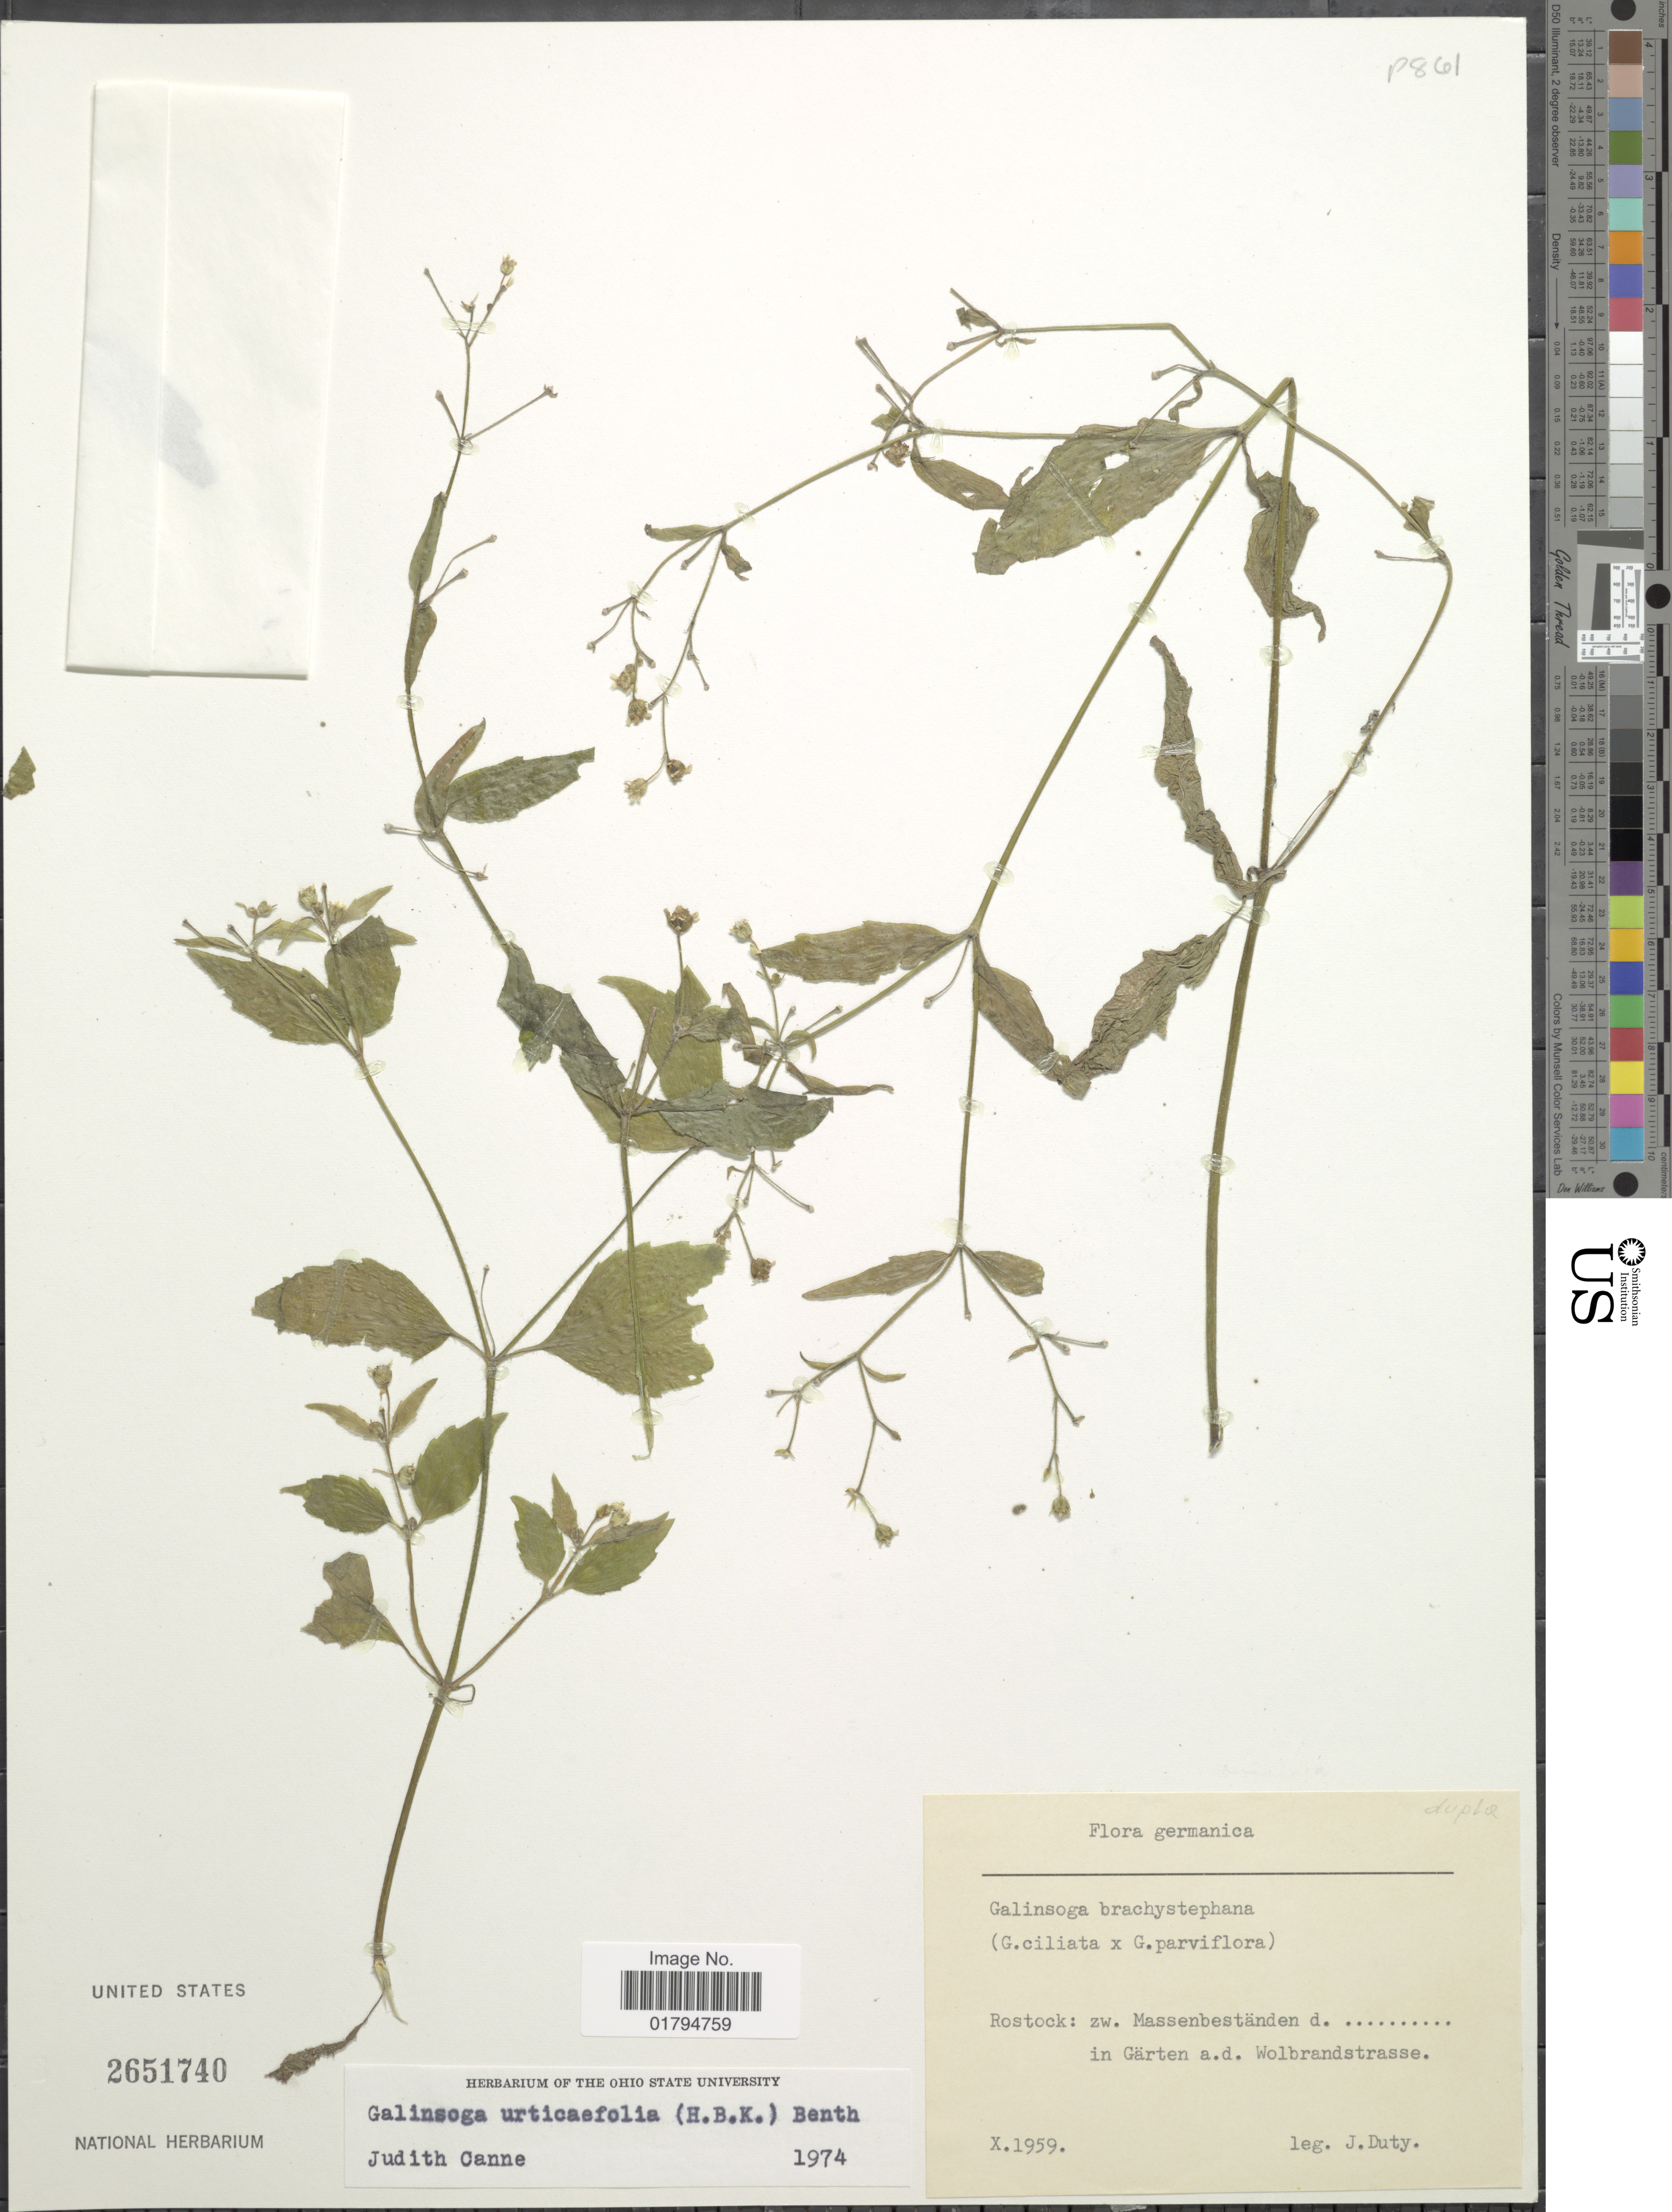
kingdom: Plantae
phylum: Tracheophyta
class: Magnoliopsida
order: Asterales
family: Asteraceae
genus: Galinsoga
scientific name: Galinsoga urticaefolia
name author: Ruiz & Pav.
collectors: J. Duty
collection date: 1959-10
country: Germany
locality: Rostock, zw. Massenbestanden d. in Garten a.d. Wolbrandstrasse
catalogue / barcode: US 2651740